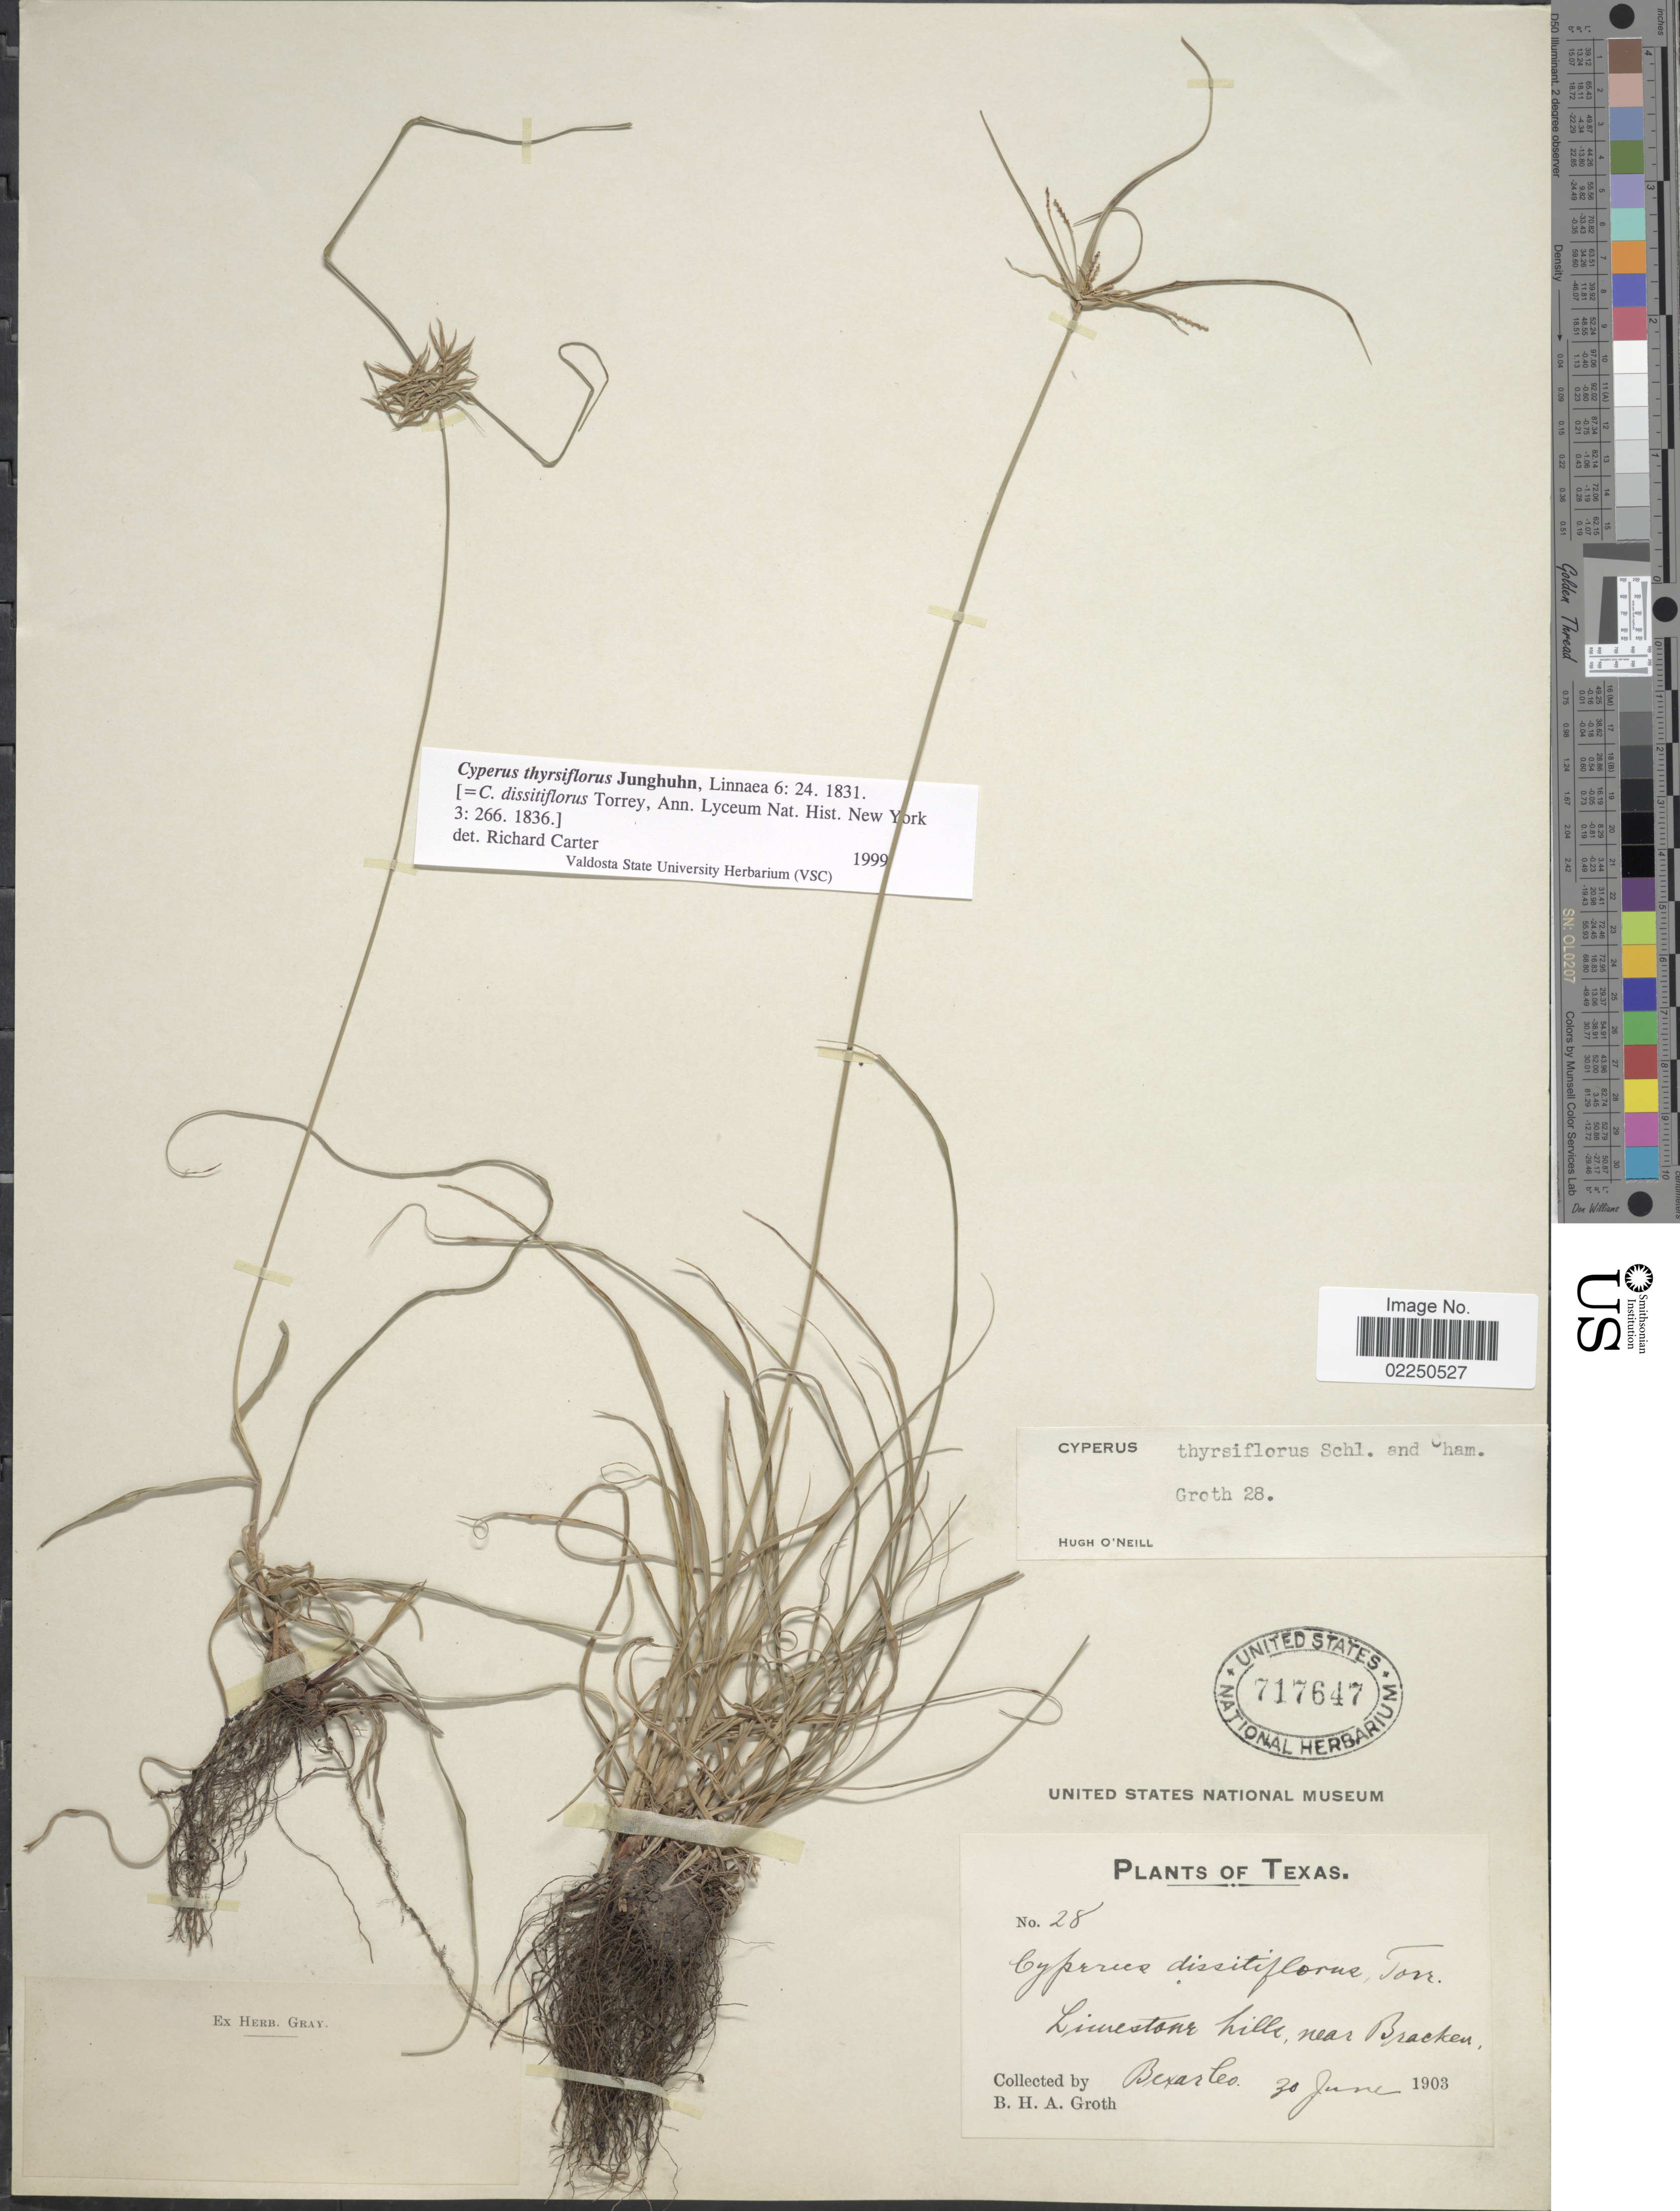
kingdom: Plantae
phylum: Tracheophyta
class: Liliopsida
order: Poales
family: Cyperaceae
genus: Cyperus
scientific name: Cyperus thyrsiflorus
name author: Jungh.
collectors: B. Groth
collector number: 28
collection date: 1903-06-30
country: United States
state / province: Texas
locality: Limestone hills, near Bracken, Bexar Co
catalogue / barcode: US 717647